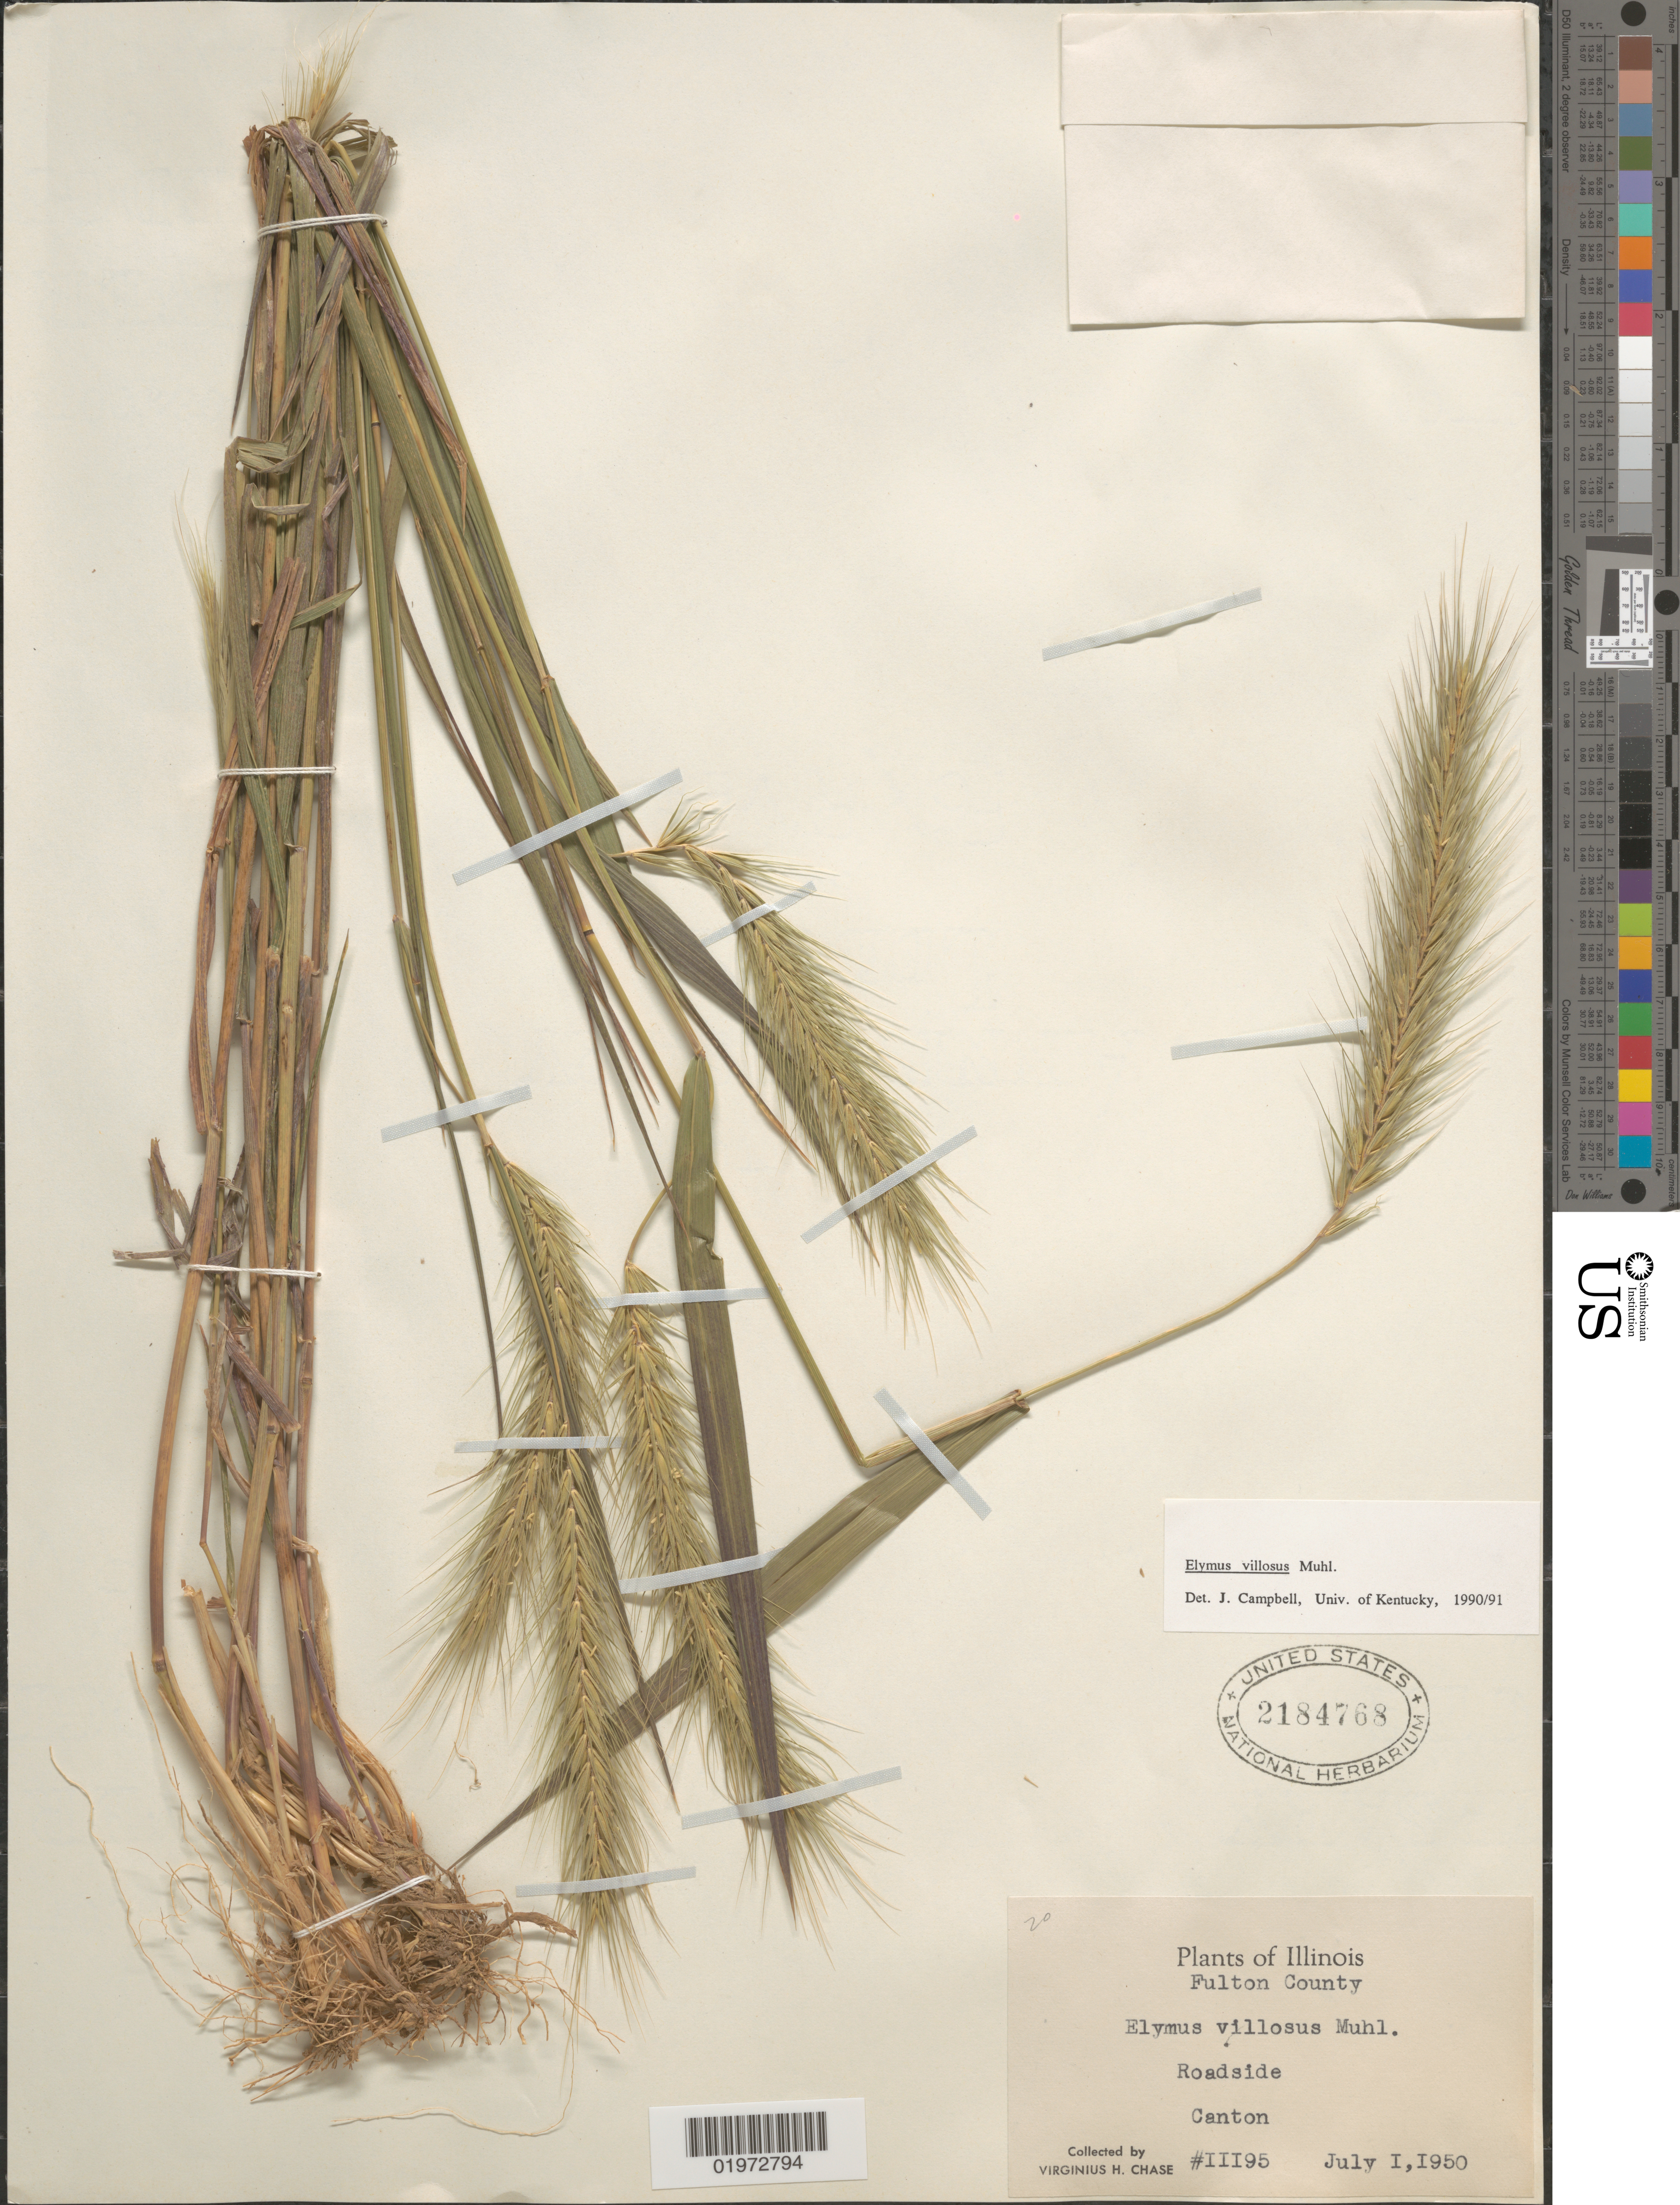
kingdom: Plantae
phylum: Tracheophyta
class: Liliopsida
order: Poales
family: Poaceae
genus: Elymus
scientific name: Elymus villosus var. arkansanus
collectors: V. H. Chase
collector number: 11195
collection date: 1950-07-01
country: United States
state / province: Illinois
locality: Fulton County. Roadside. Canton.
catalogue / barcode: US 2184768